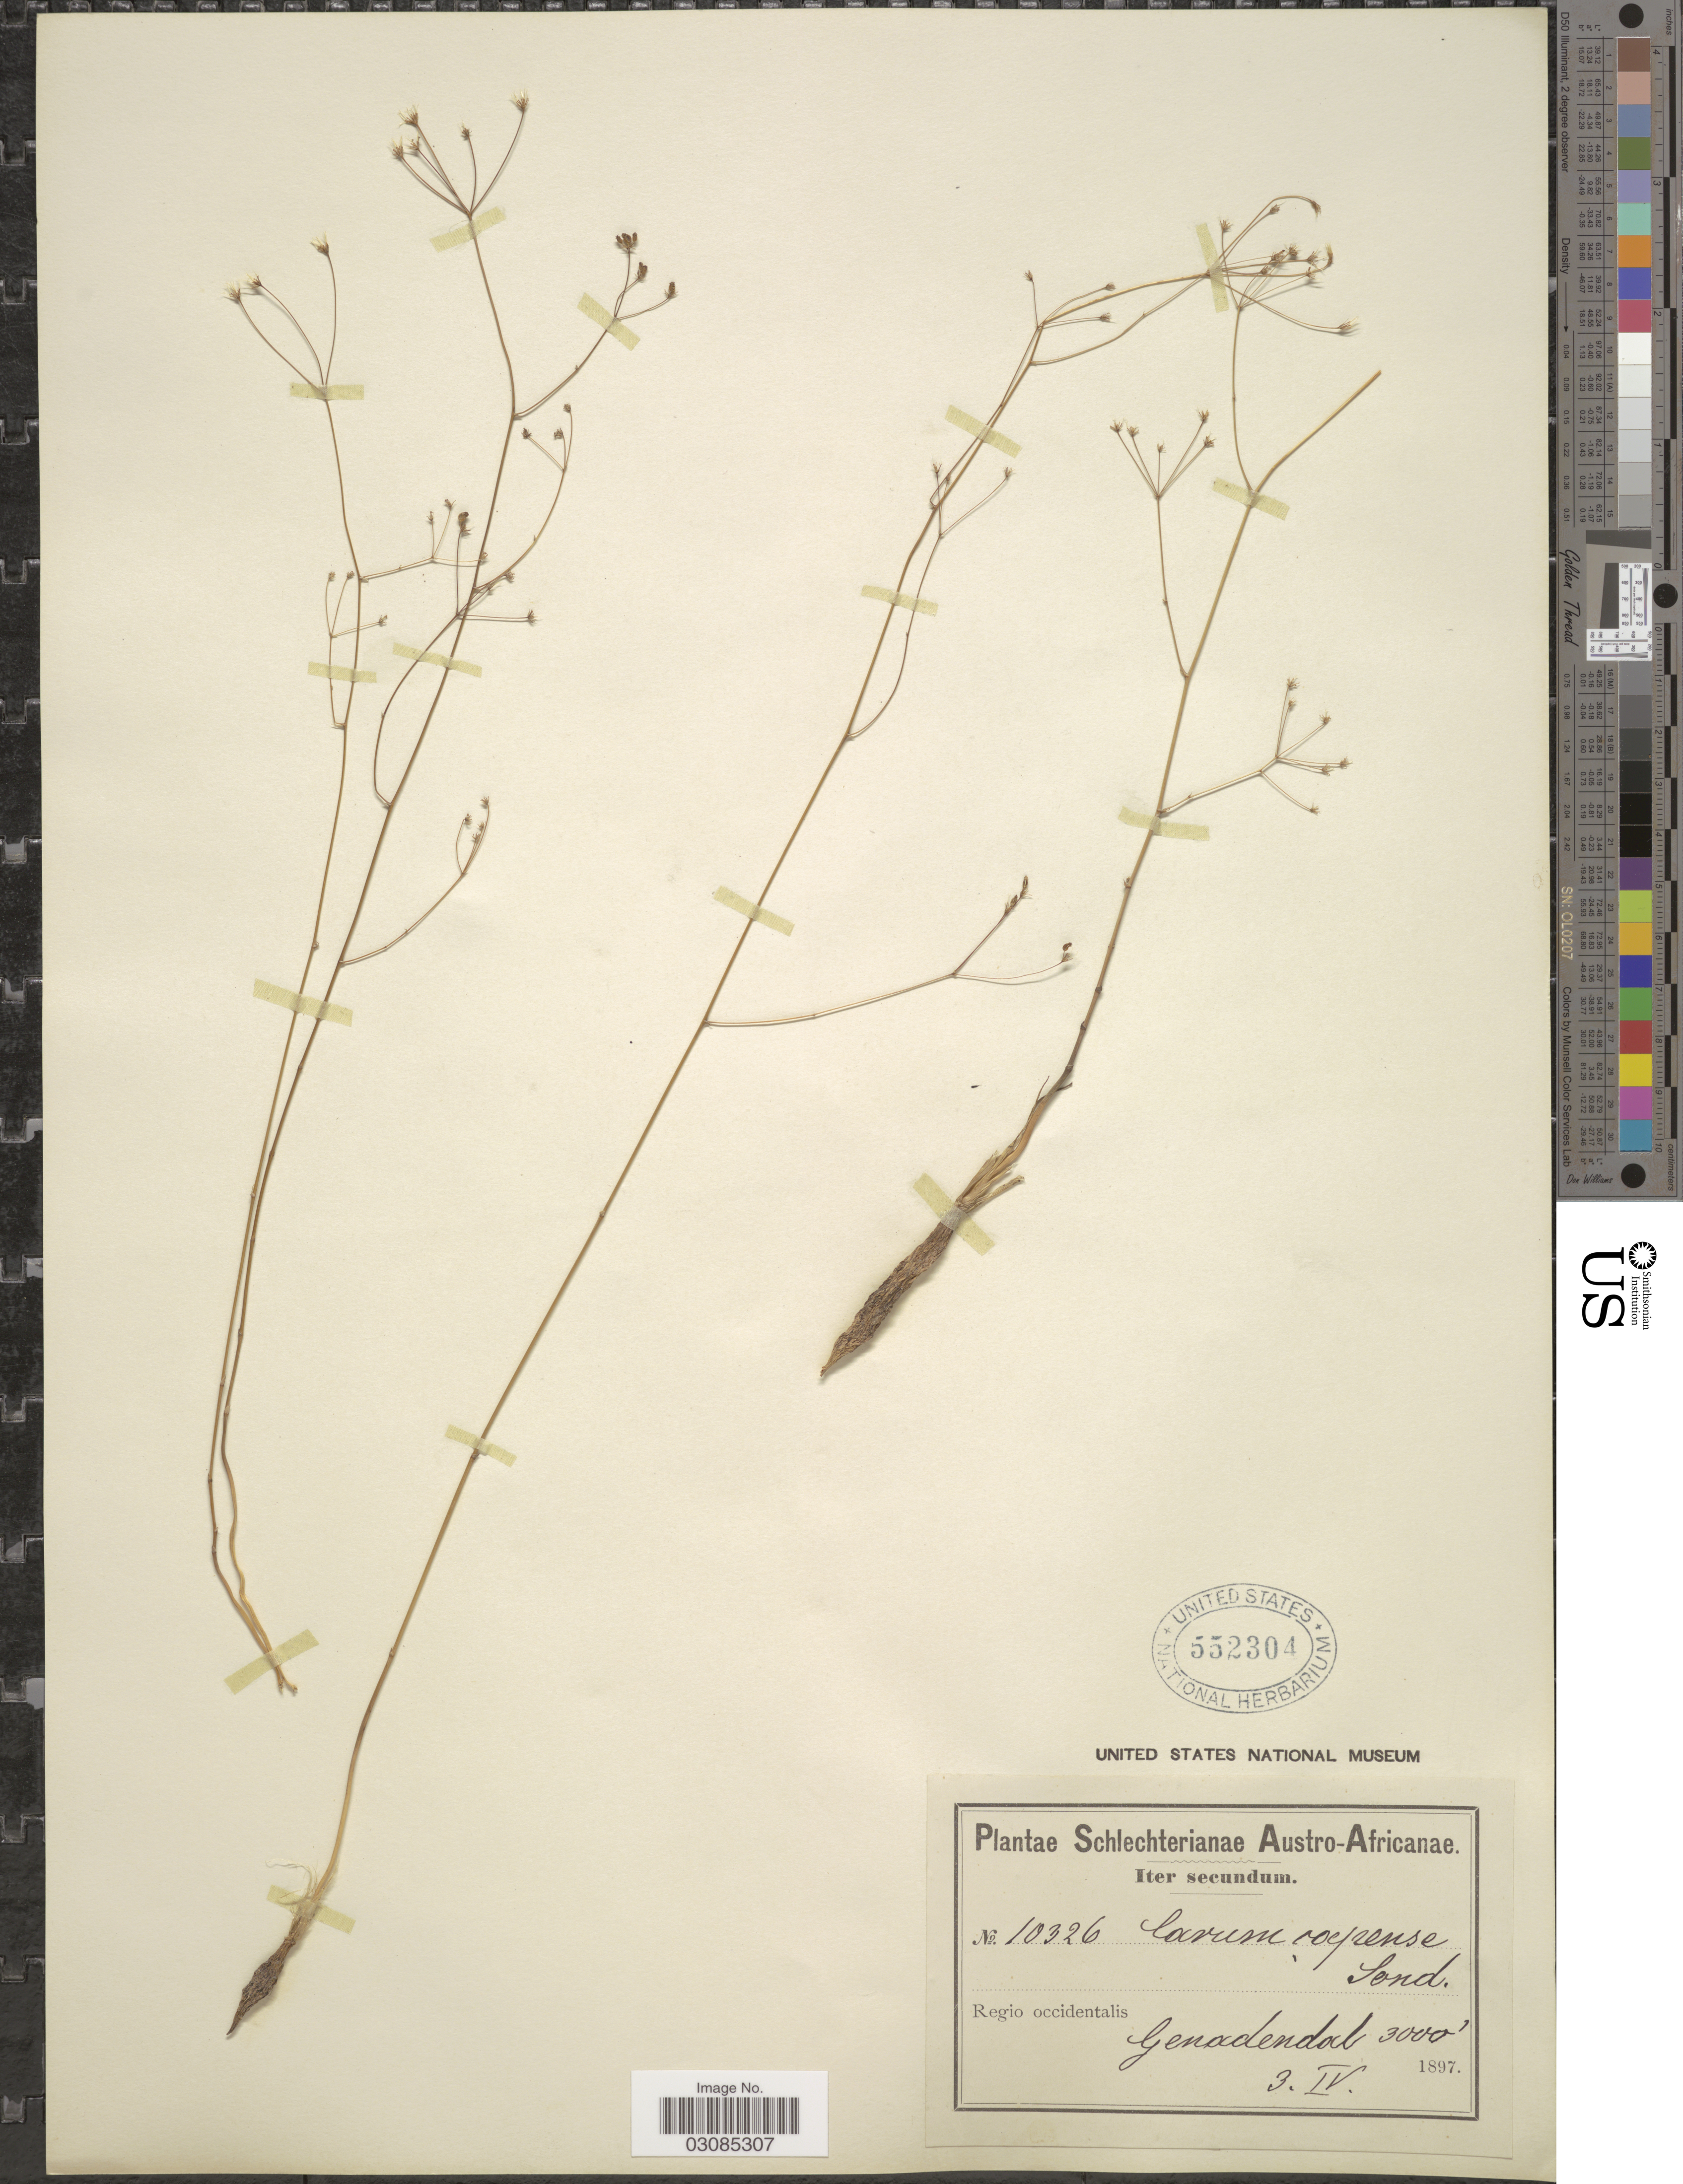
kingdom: Plantae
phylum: Tracheophyta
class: Magnoliopsida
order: Apiales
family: Apiaceae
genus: Carum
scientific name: Carum capense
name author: (Thunb.) Sond.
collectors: Schlechter, --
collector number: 10326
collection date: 1897-04-03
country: South Africa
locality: Austro-Africanae. Regio occidentalis. Genadendal.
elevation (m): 914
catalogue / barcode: US 552304